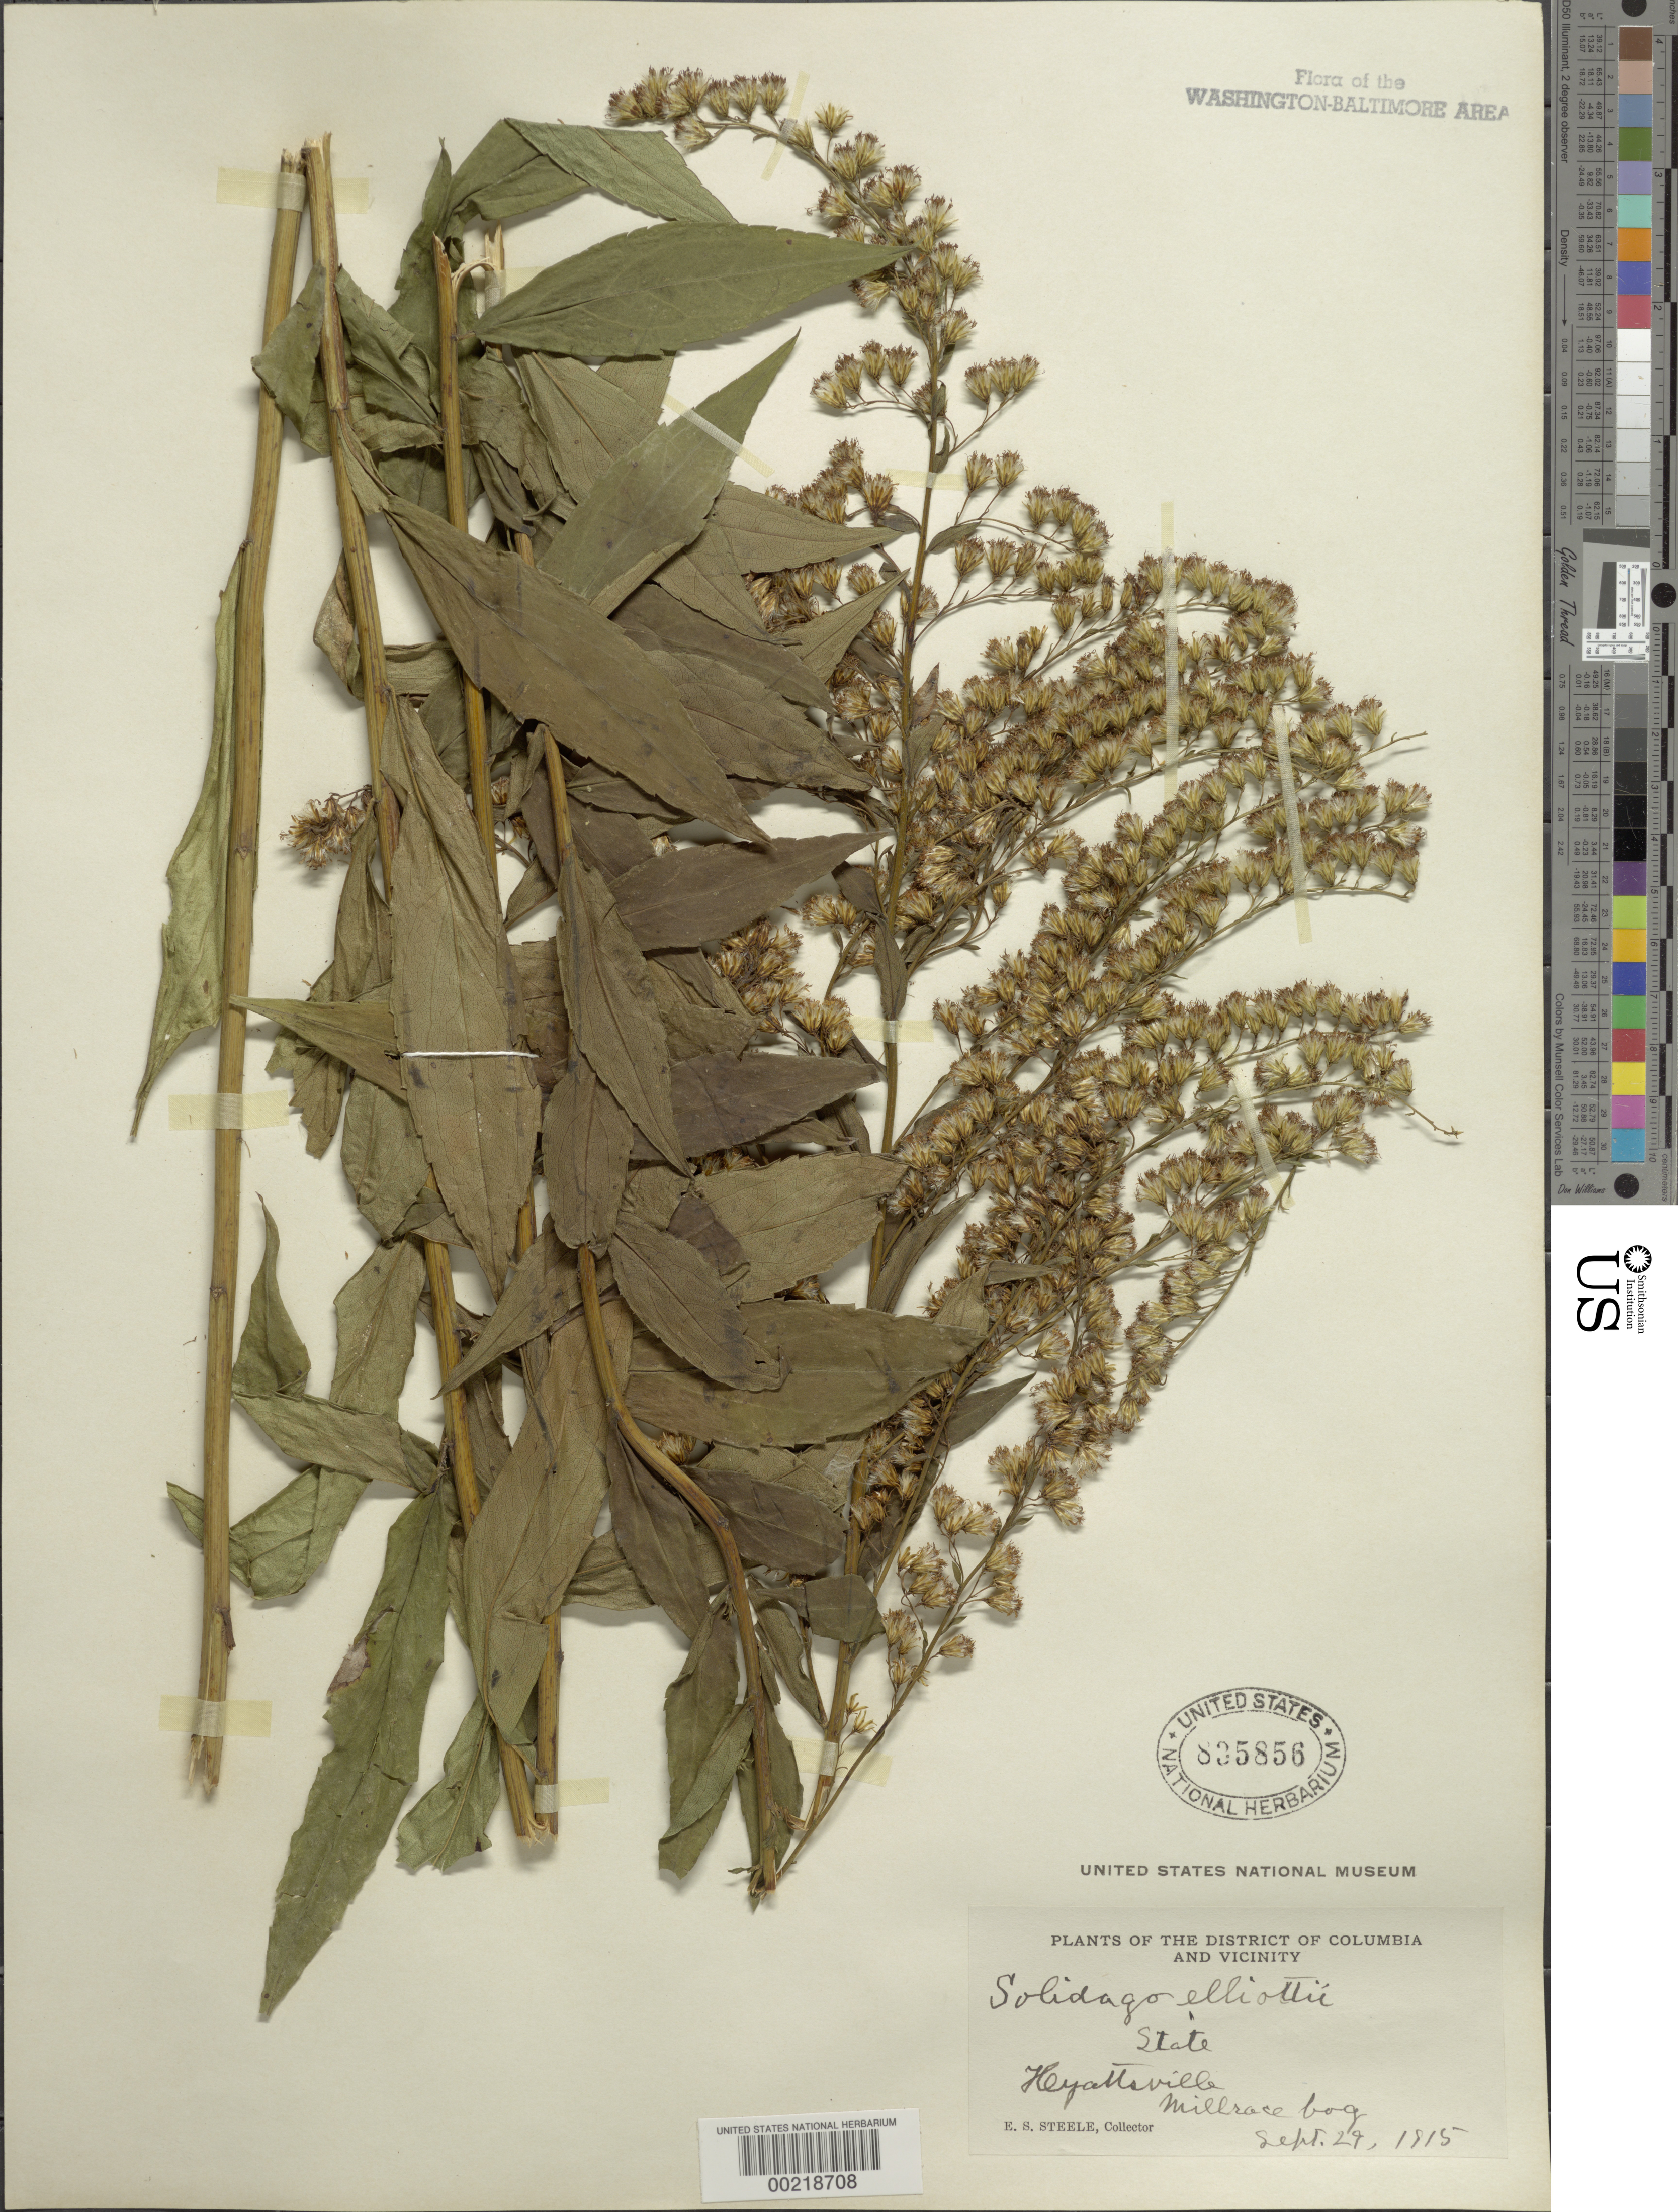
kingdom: Plantae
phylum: Tracheophyta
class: Magnoliopsida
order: Asterales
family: Asteraceae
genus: Solidago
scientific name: Solidago latissimifolia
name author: Mill.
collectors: E. Steele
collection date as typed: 29 Sep 1915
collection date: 1915-09-29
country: United States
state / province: Maryland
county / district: Prince George's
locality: Hyattsville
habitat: Mill race bog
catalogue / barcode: US 835856